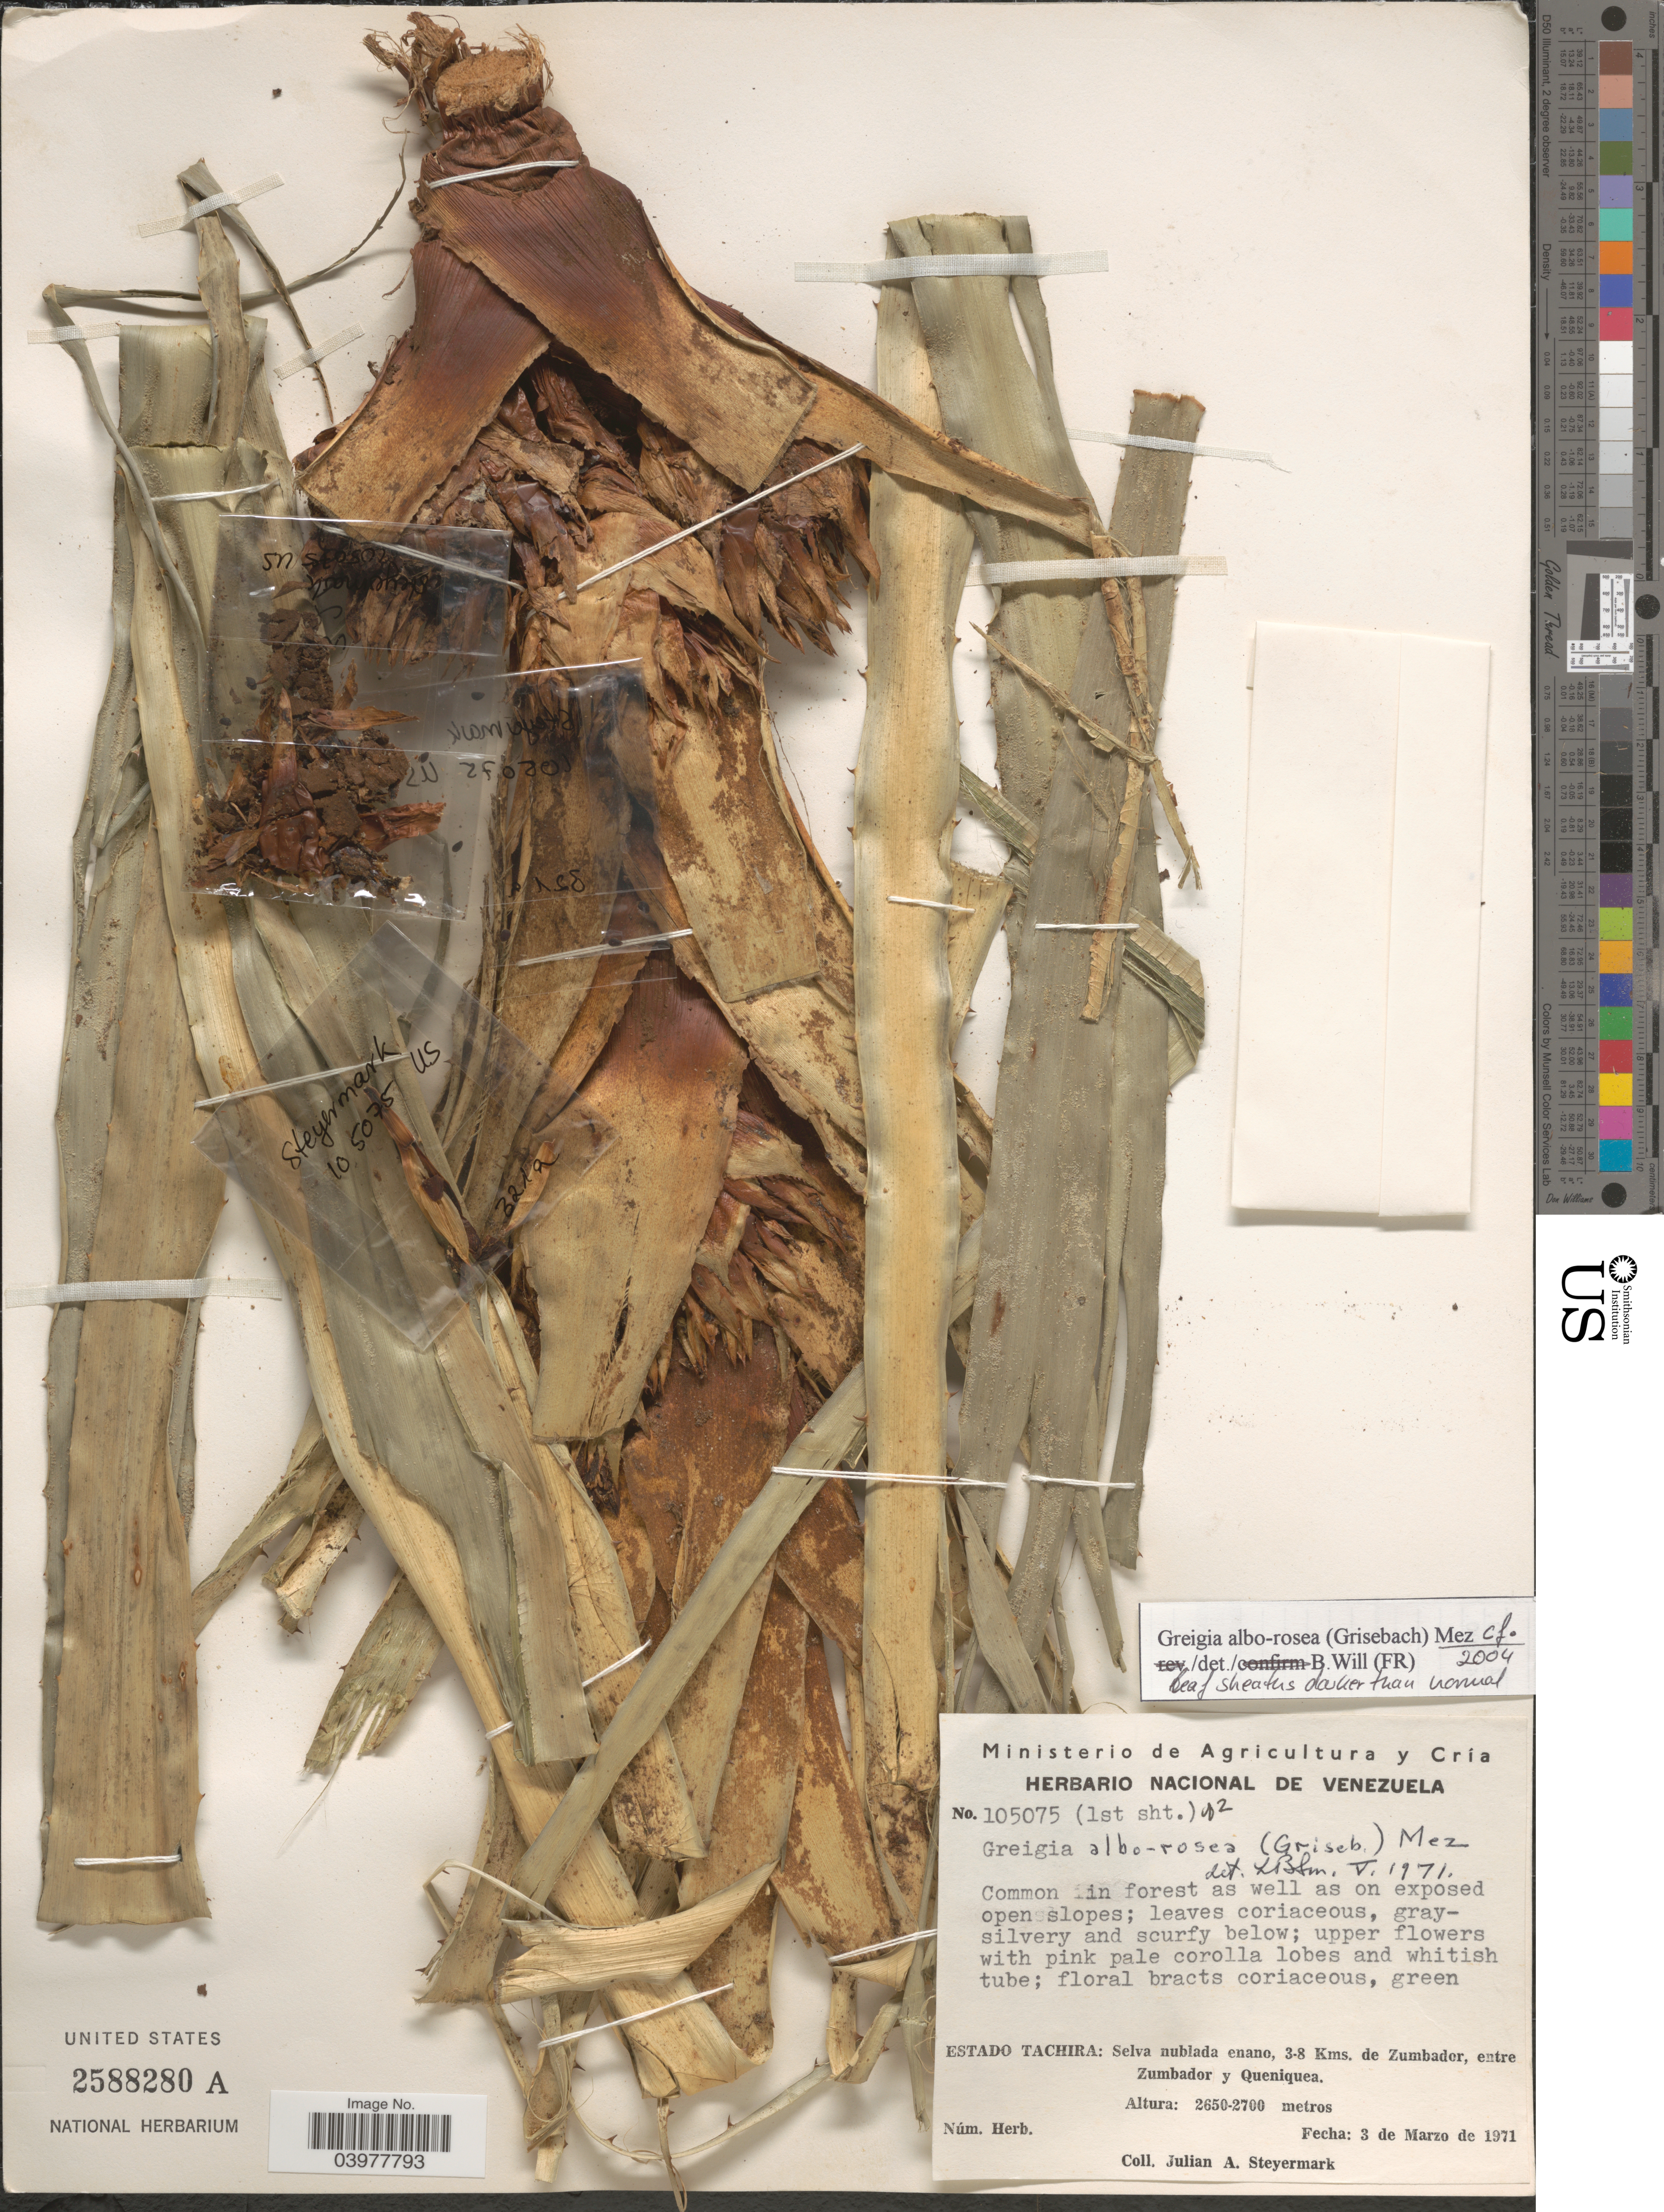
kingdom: Plantae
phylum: Tracheophyta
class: Liliopsida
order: Poales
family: Bromeliaceae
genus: Greigia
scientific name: Greigia alborosea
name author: Mez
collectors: J. Steyermark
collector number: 105075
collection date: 1971-03-03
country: Venezuela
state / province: Tachira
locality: Common in forest as well as on exposed open slopes. Selva nublada enano, 3-8 Kms. de Zumbador, entre Zumbador y Queniquea.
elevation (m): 2650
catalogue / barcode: US 2588280A